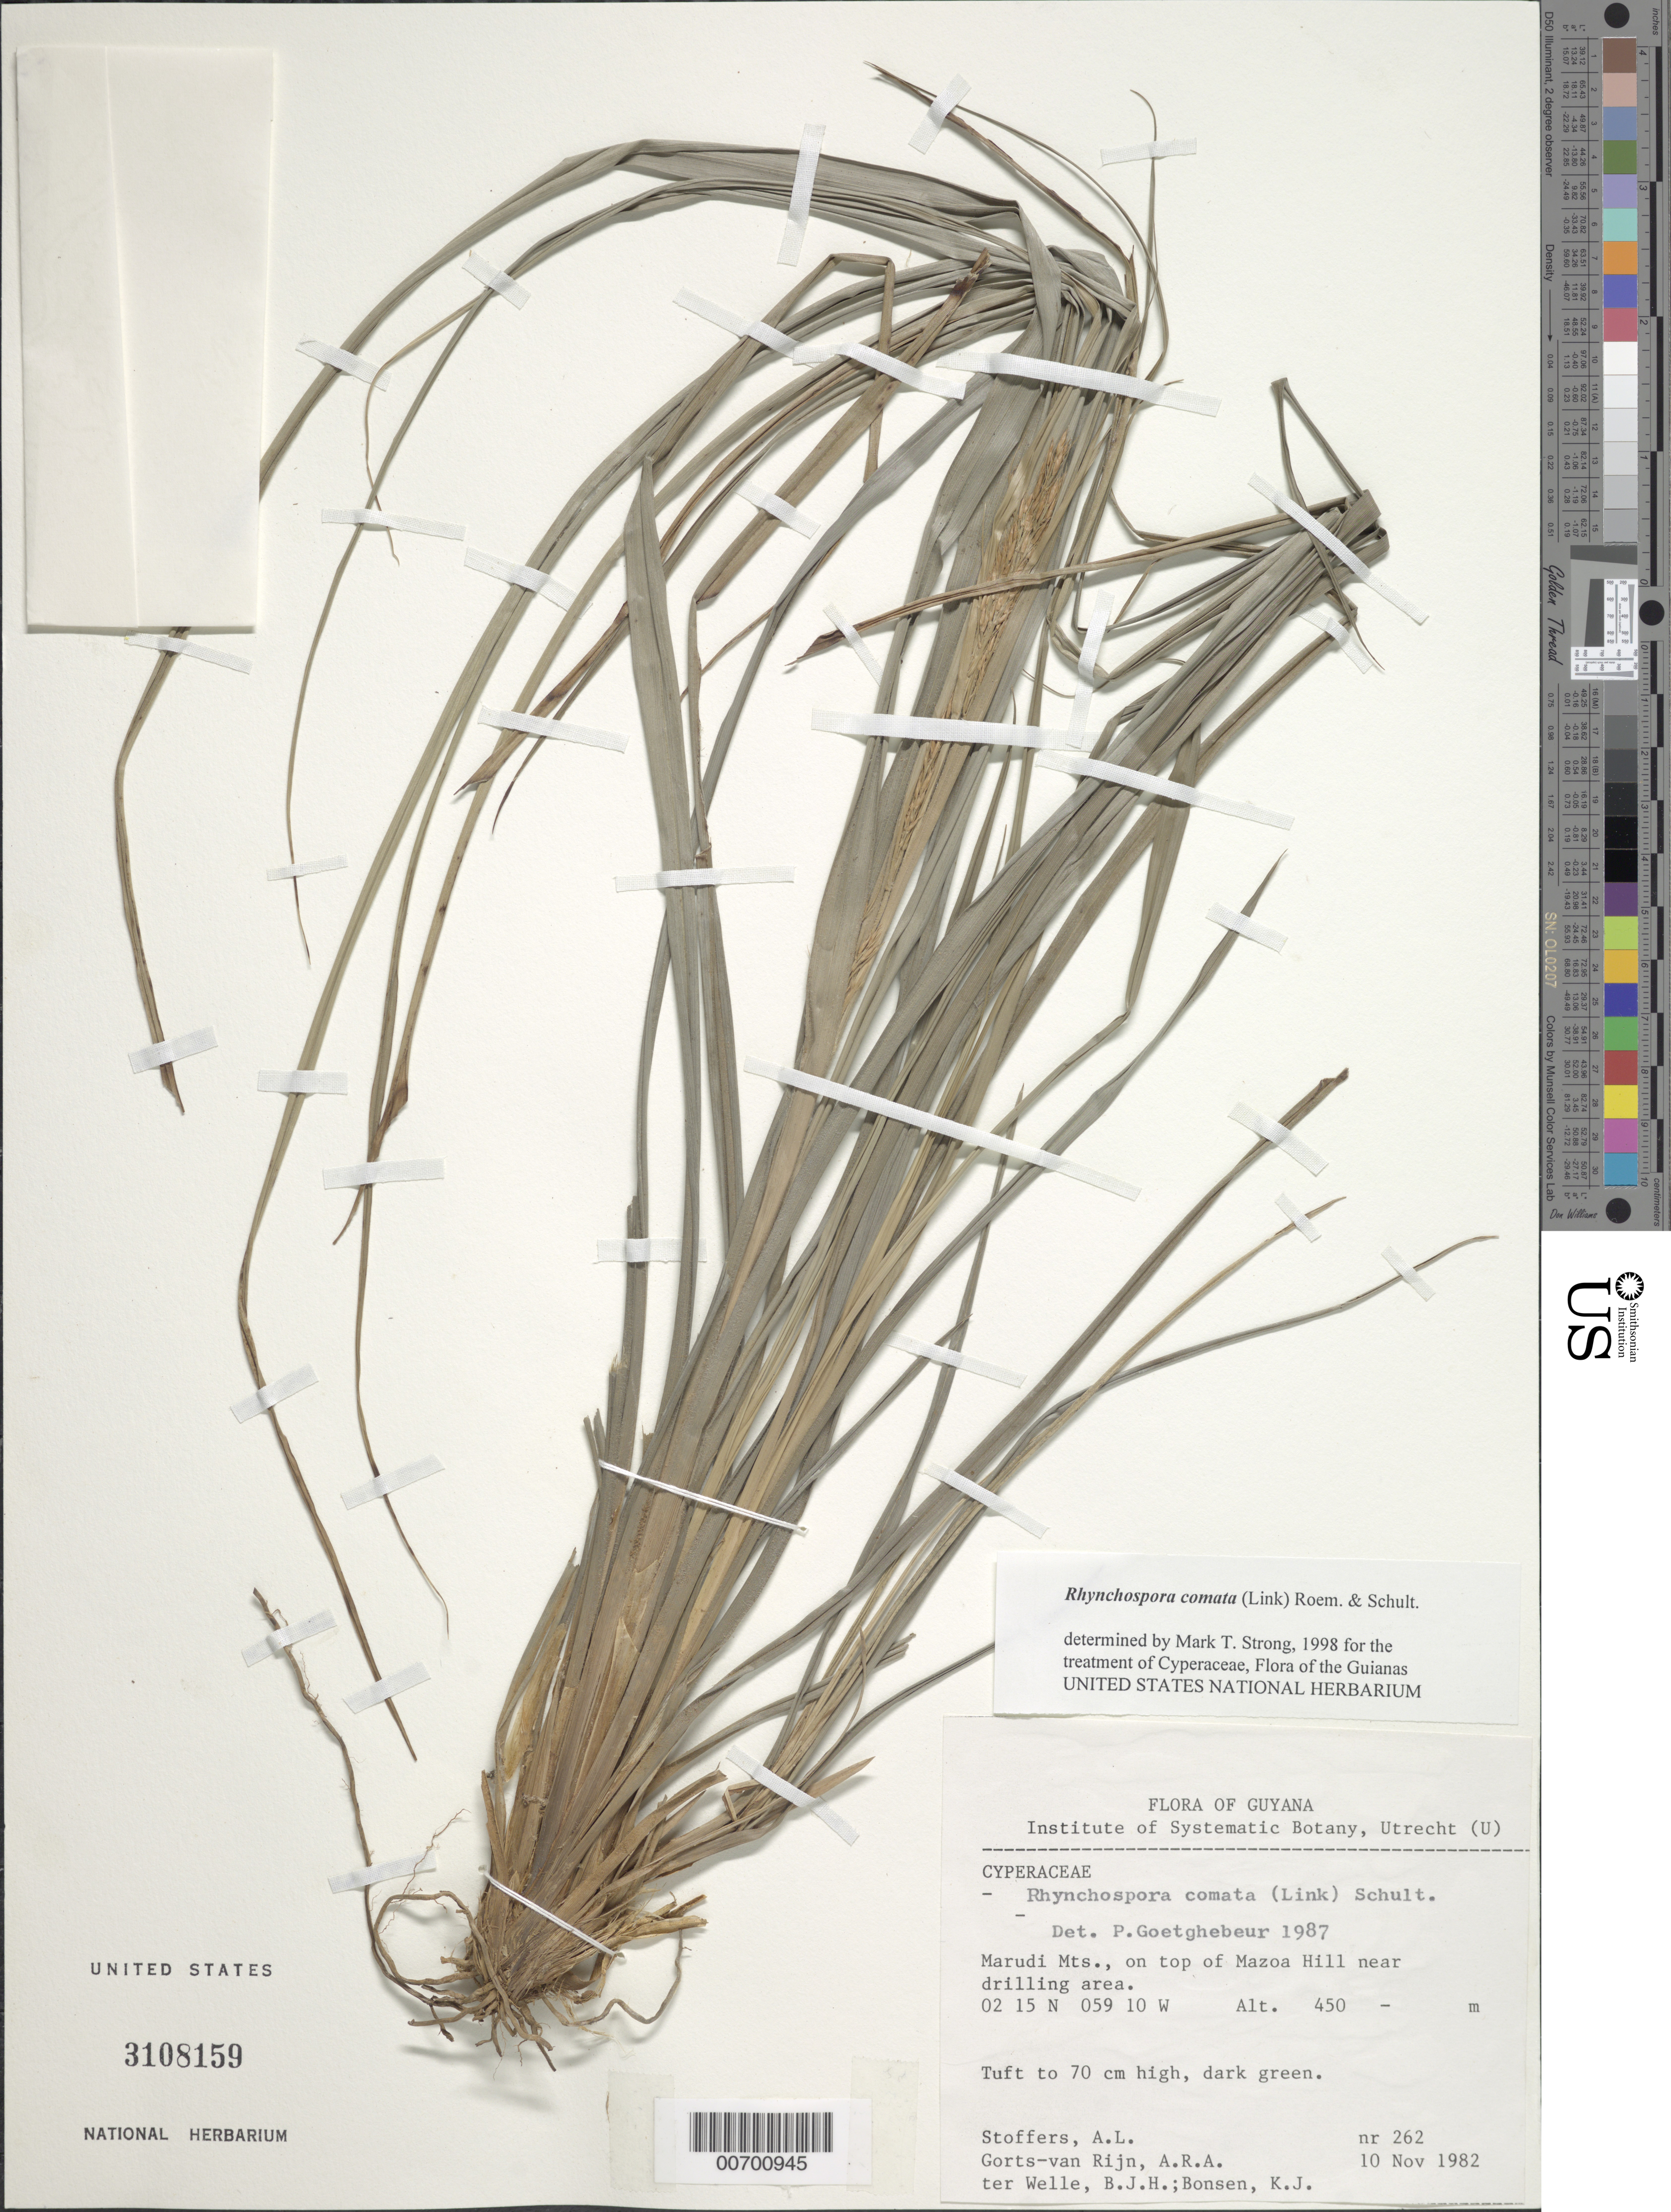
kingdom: Plantae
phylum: Tracheophyta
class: Liliopsida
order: Poales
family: Cyperaceae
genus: Rhynchospora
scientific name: Rhynchospora comata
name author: (Link) Schult.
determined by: Strong, M. T., (US), Smithsonian Institution - National Museum of Natural History (UNITED STATES)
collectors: A. Stoffers, A. .R. A. Görts-van Rijn, B. Welle & K. Bonsen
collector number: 262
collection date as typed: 10-Nov-82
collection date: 1982-11-10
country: Guyana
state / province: U. Takutu-U. Essequibo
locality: Marudi Mts., on top of Mazoa hill near drilling area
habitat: Top of hill near drilling area.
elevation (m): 450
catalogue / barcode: US 3108159